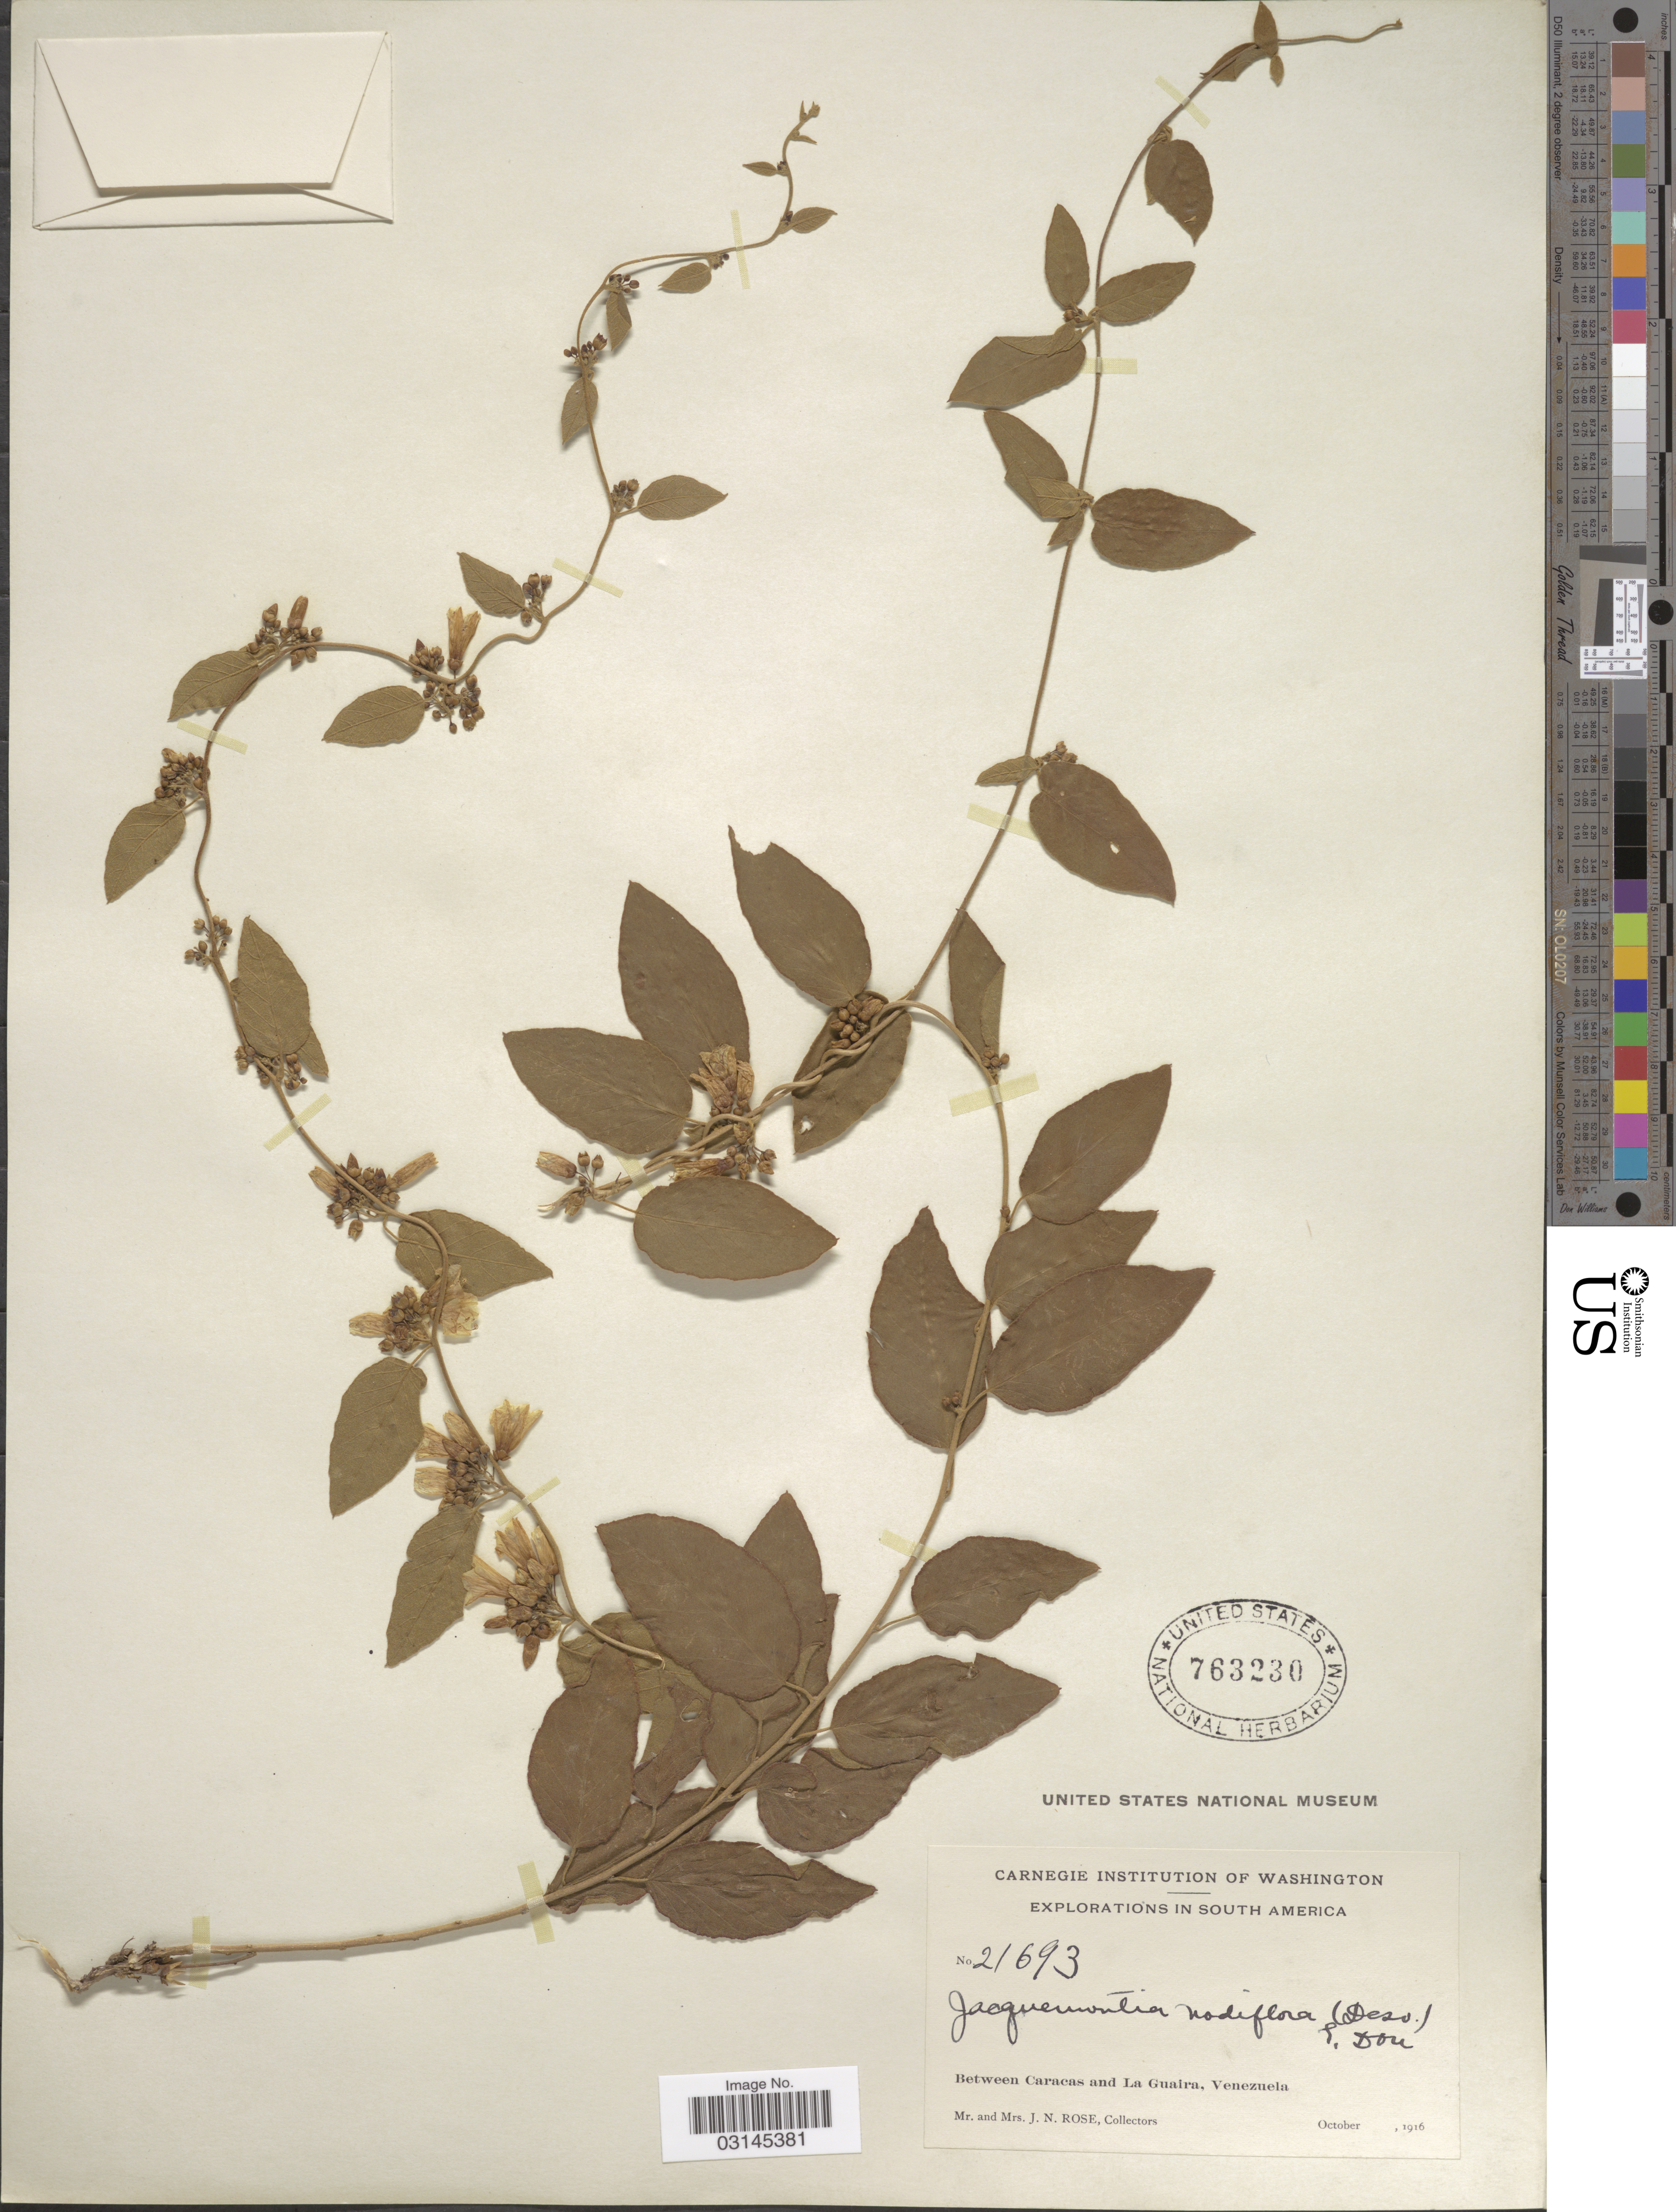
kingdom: Plantae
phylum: Tracheophyta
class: Magnoliopsida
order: Solanales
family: Convolvulaceae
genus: Convolvulus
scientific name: Convolvulus nodiflorus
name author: Desr.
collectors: J. N. Rose & L. B. Rose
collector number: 21693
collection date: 1916-10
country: Venezuela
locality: Between Caracas and La Guaira.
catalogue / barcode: US 763230